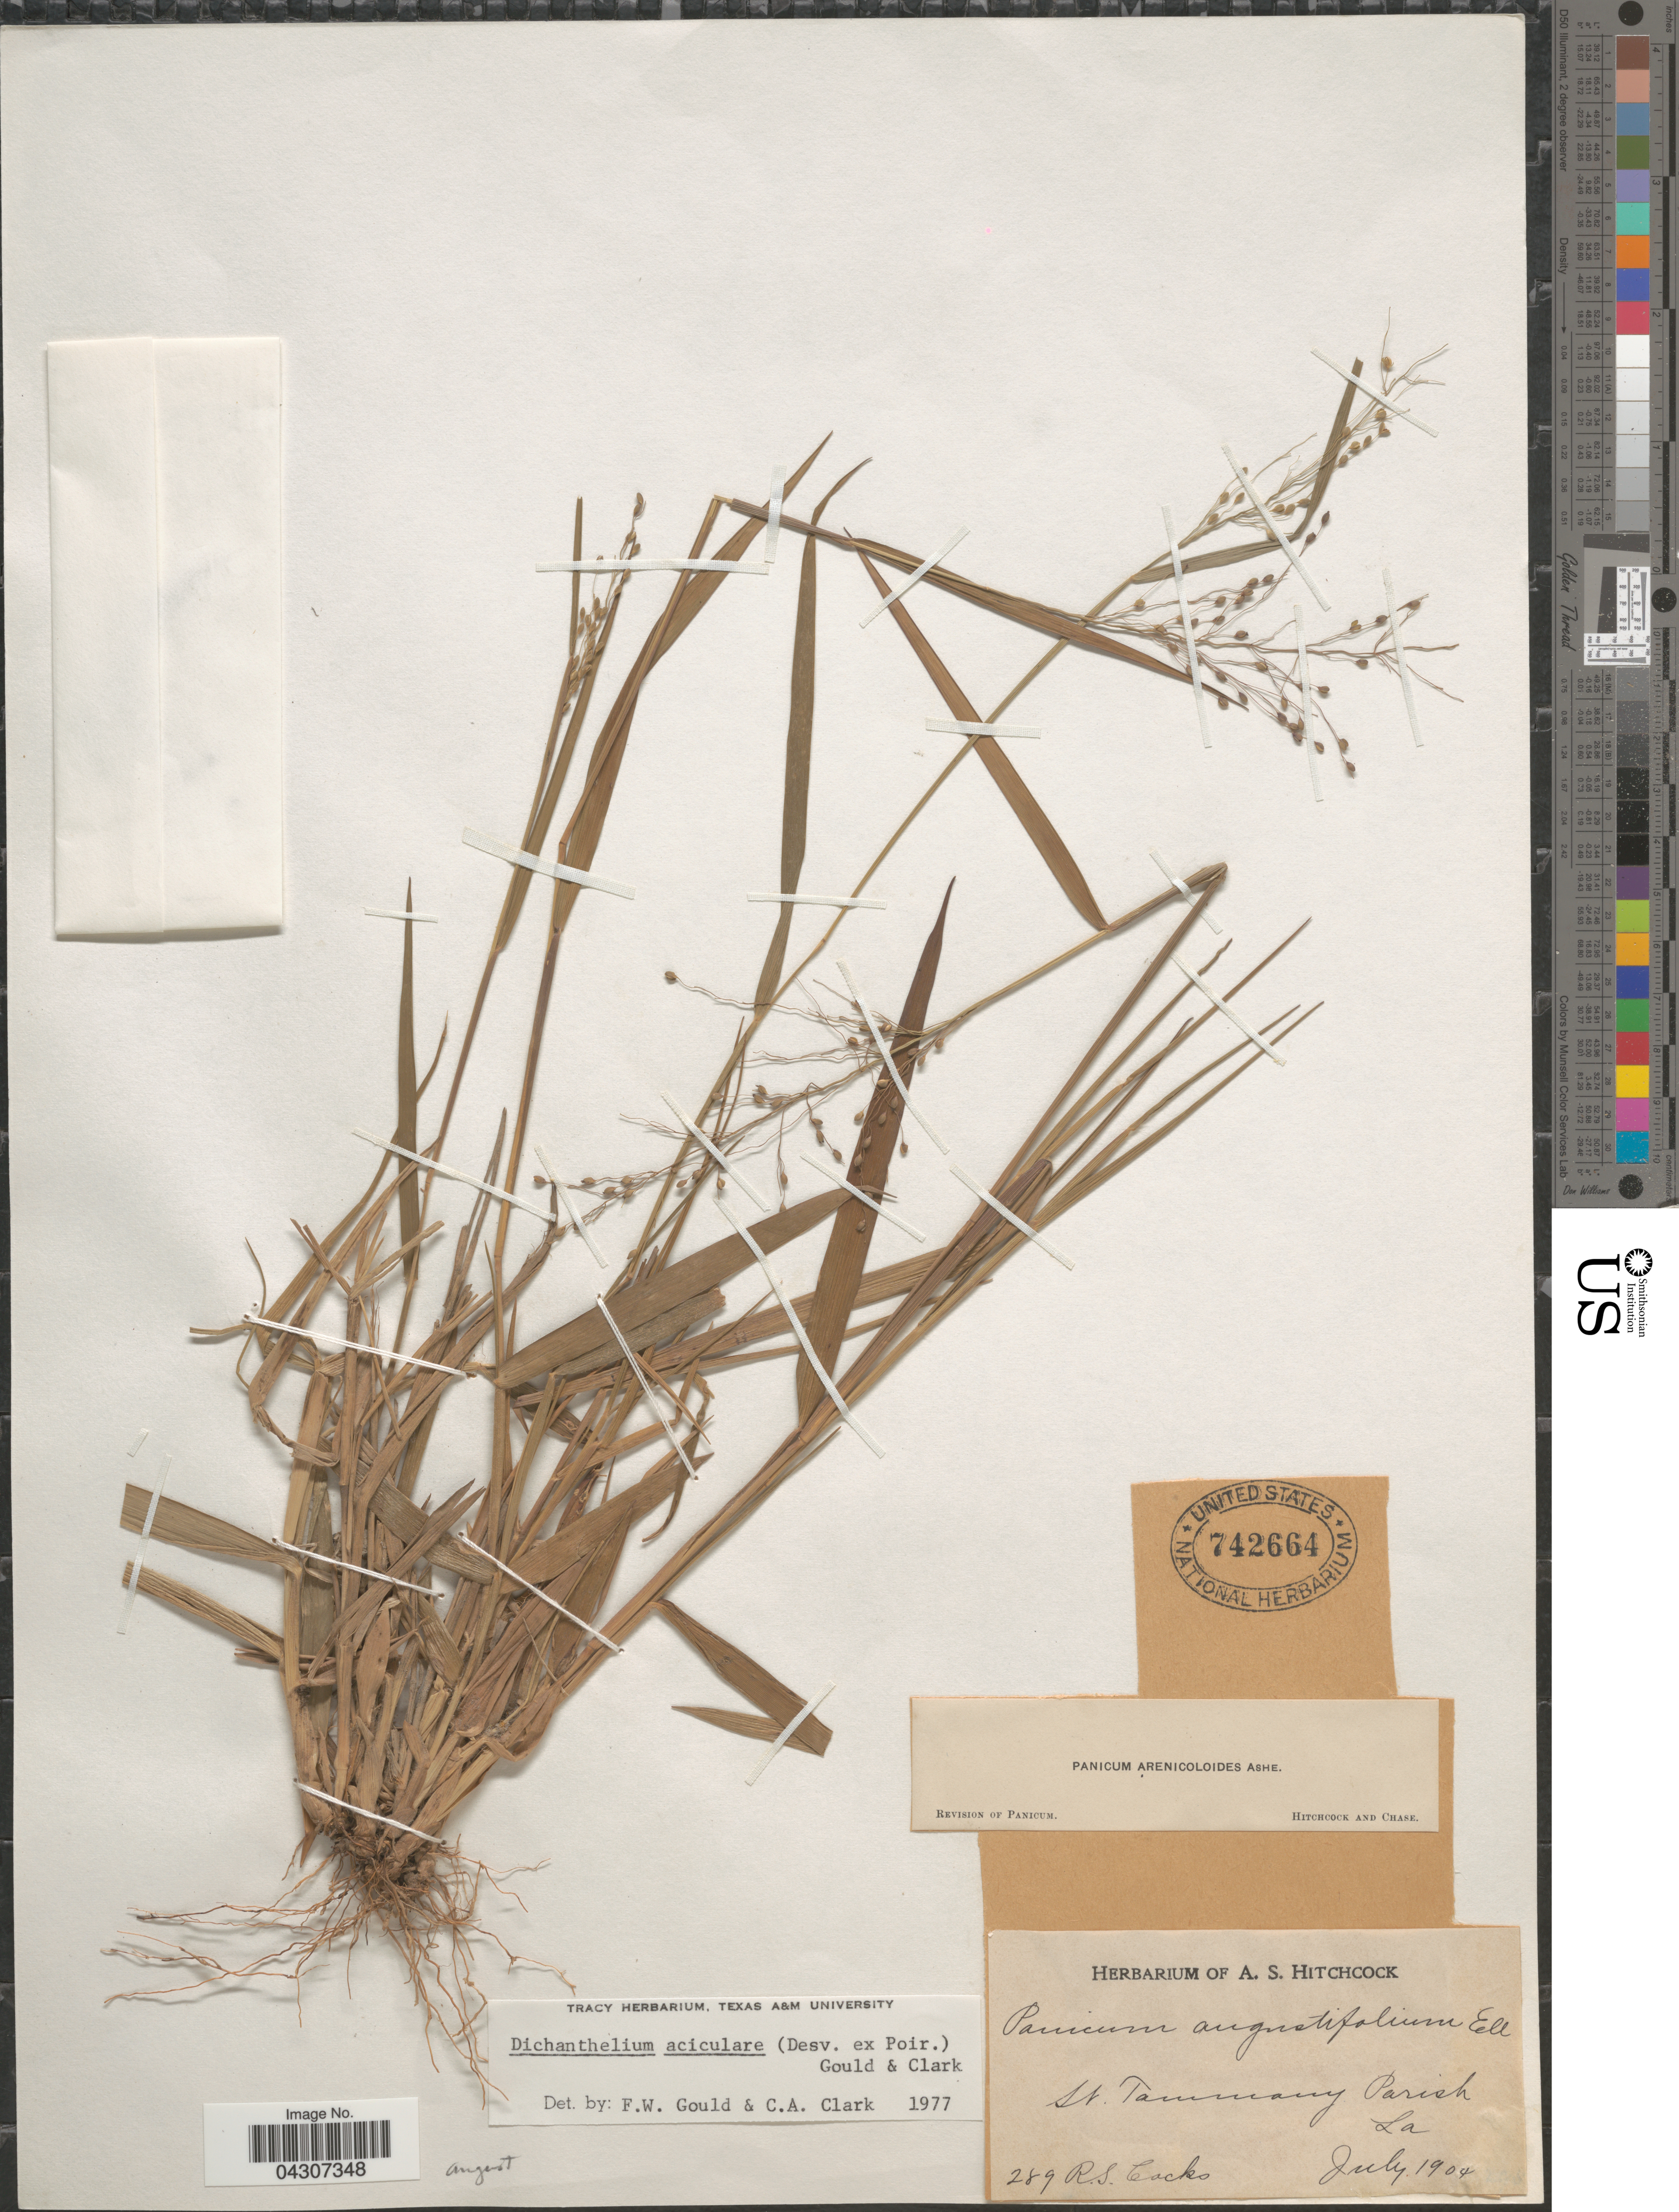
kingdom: Plantae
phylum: Tracheophyta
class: Liliopsida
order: Poales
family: Poaceae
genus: Dichanthelium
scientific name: Dichanthelium aciculare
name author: (Desv. ex Poir.) Gould & C.A. Clark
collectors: R. Cocks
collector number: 289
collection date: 1904-07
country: United States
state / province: Louisiana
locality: St. Tammany Parish.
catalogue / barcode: US 742664